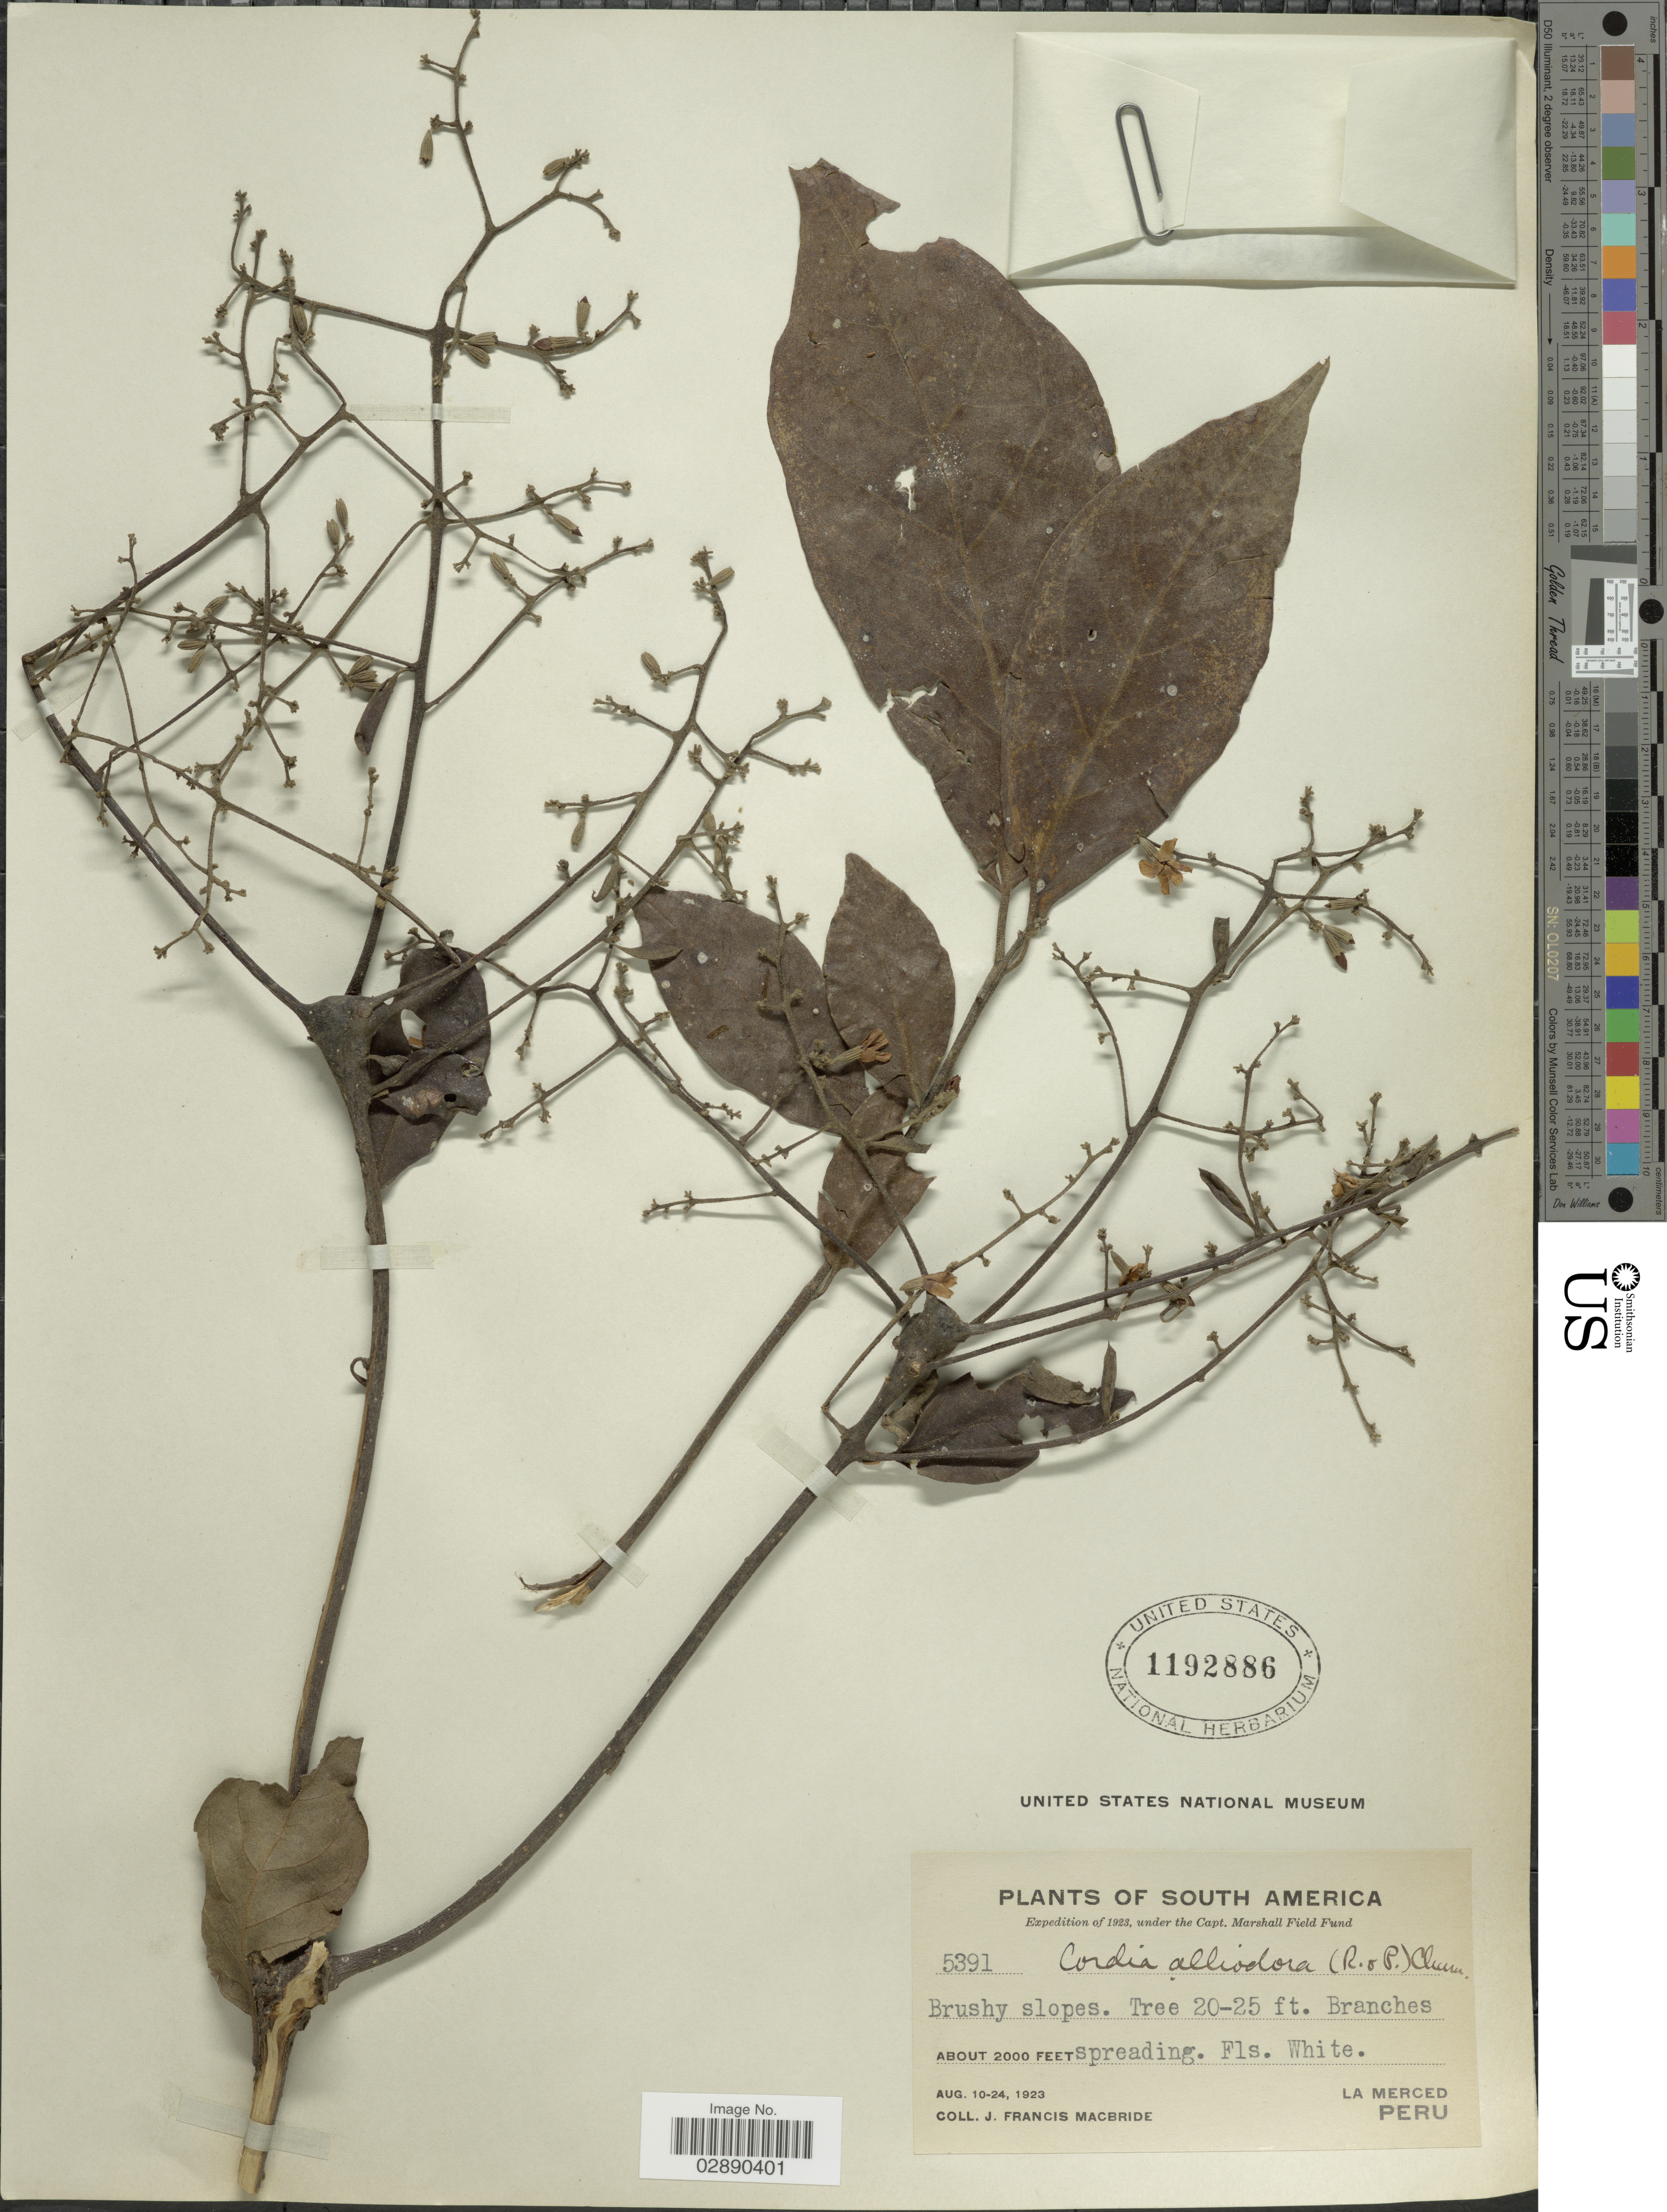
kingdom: Plantae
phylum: Tracheophyta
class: Magnoliopsida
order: Boraginales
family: Cordiaceae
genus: Cordia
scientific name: Cordia alliodora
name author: (Ruiz & Pav.) Oken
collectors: J. F. Macbride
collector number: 5391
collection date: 1923-08-10/1923-08-24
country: Peru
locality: La Merced.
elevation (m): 610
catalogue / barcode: US 1192886